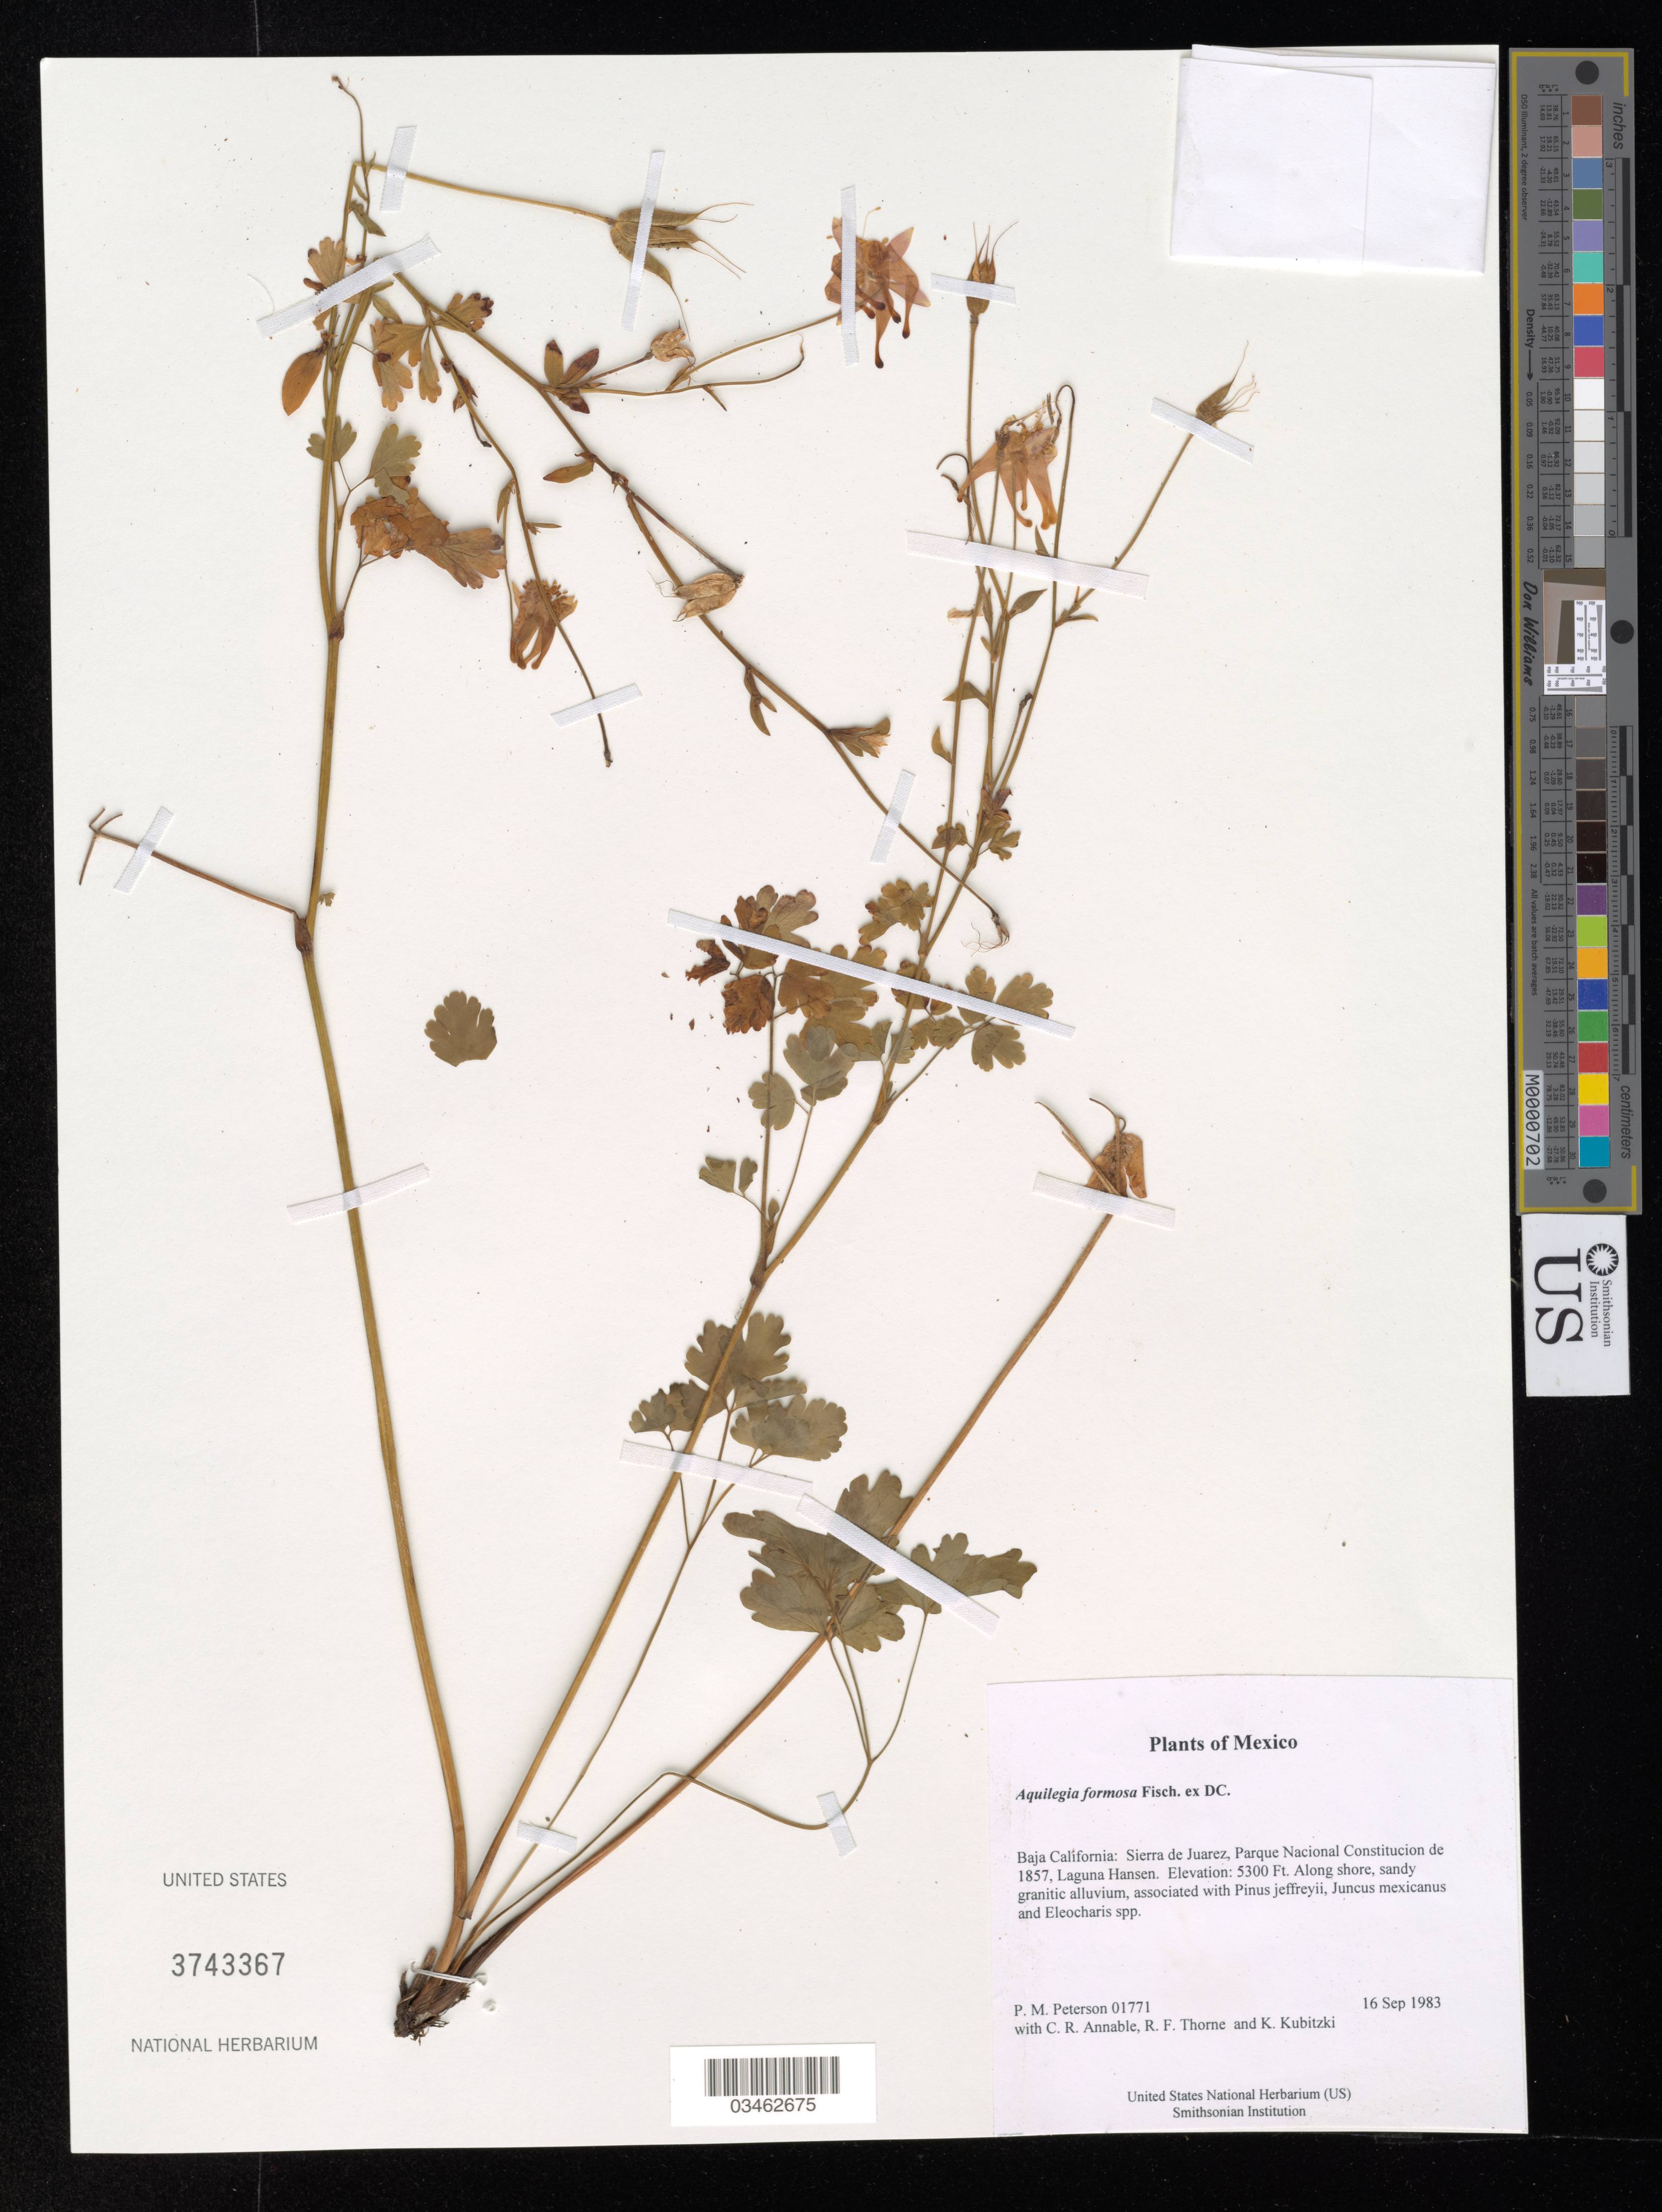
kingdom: Plantae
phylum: Tracheophyta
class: Magnoliopsida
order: Ranunculales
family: Ranunculaceae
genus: Aquilegia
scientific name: Aquilegia formosa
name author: Fisch. ex DC.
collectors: P. M. Peterson, C. R. Annable, R. F. Thorne & K. Kubitzki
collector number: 01771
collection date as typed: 16 Sep 1983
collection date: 1983-09-16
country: Mexico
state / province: Baja California Norte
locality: Sierra de Juarez, Parque Nacional Constitucion de 1857, Laguna Hansen.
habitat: Along shore, sandy granitic alluvium, associated with Pinus jeffreyii, Juncus mexicanus and Eleocharis spp.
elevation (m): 1615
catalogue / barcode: US 3743367